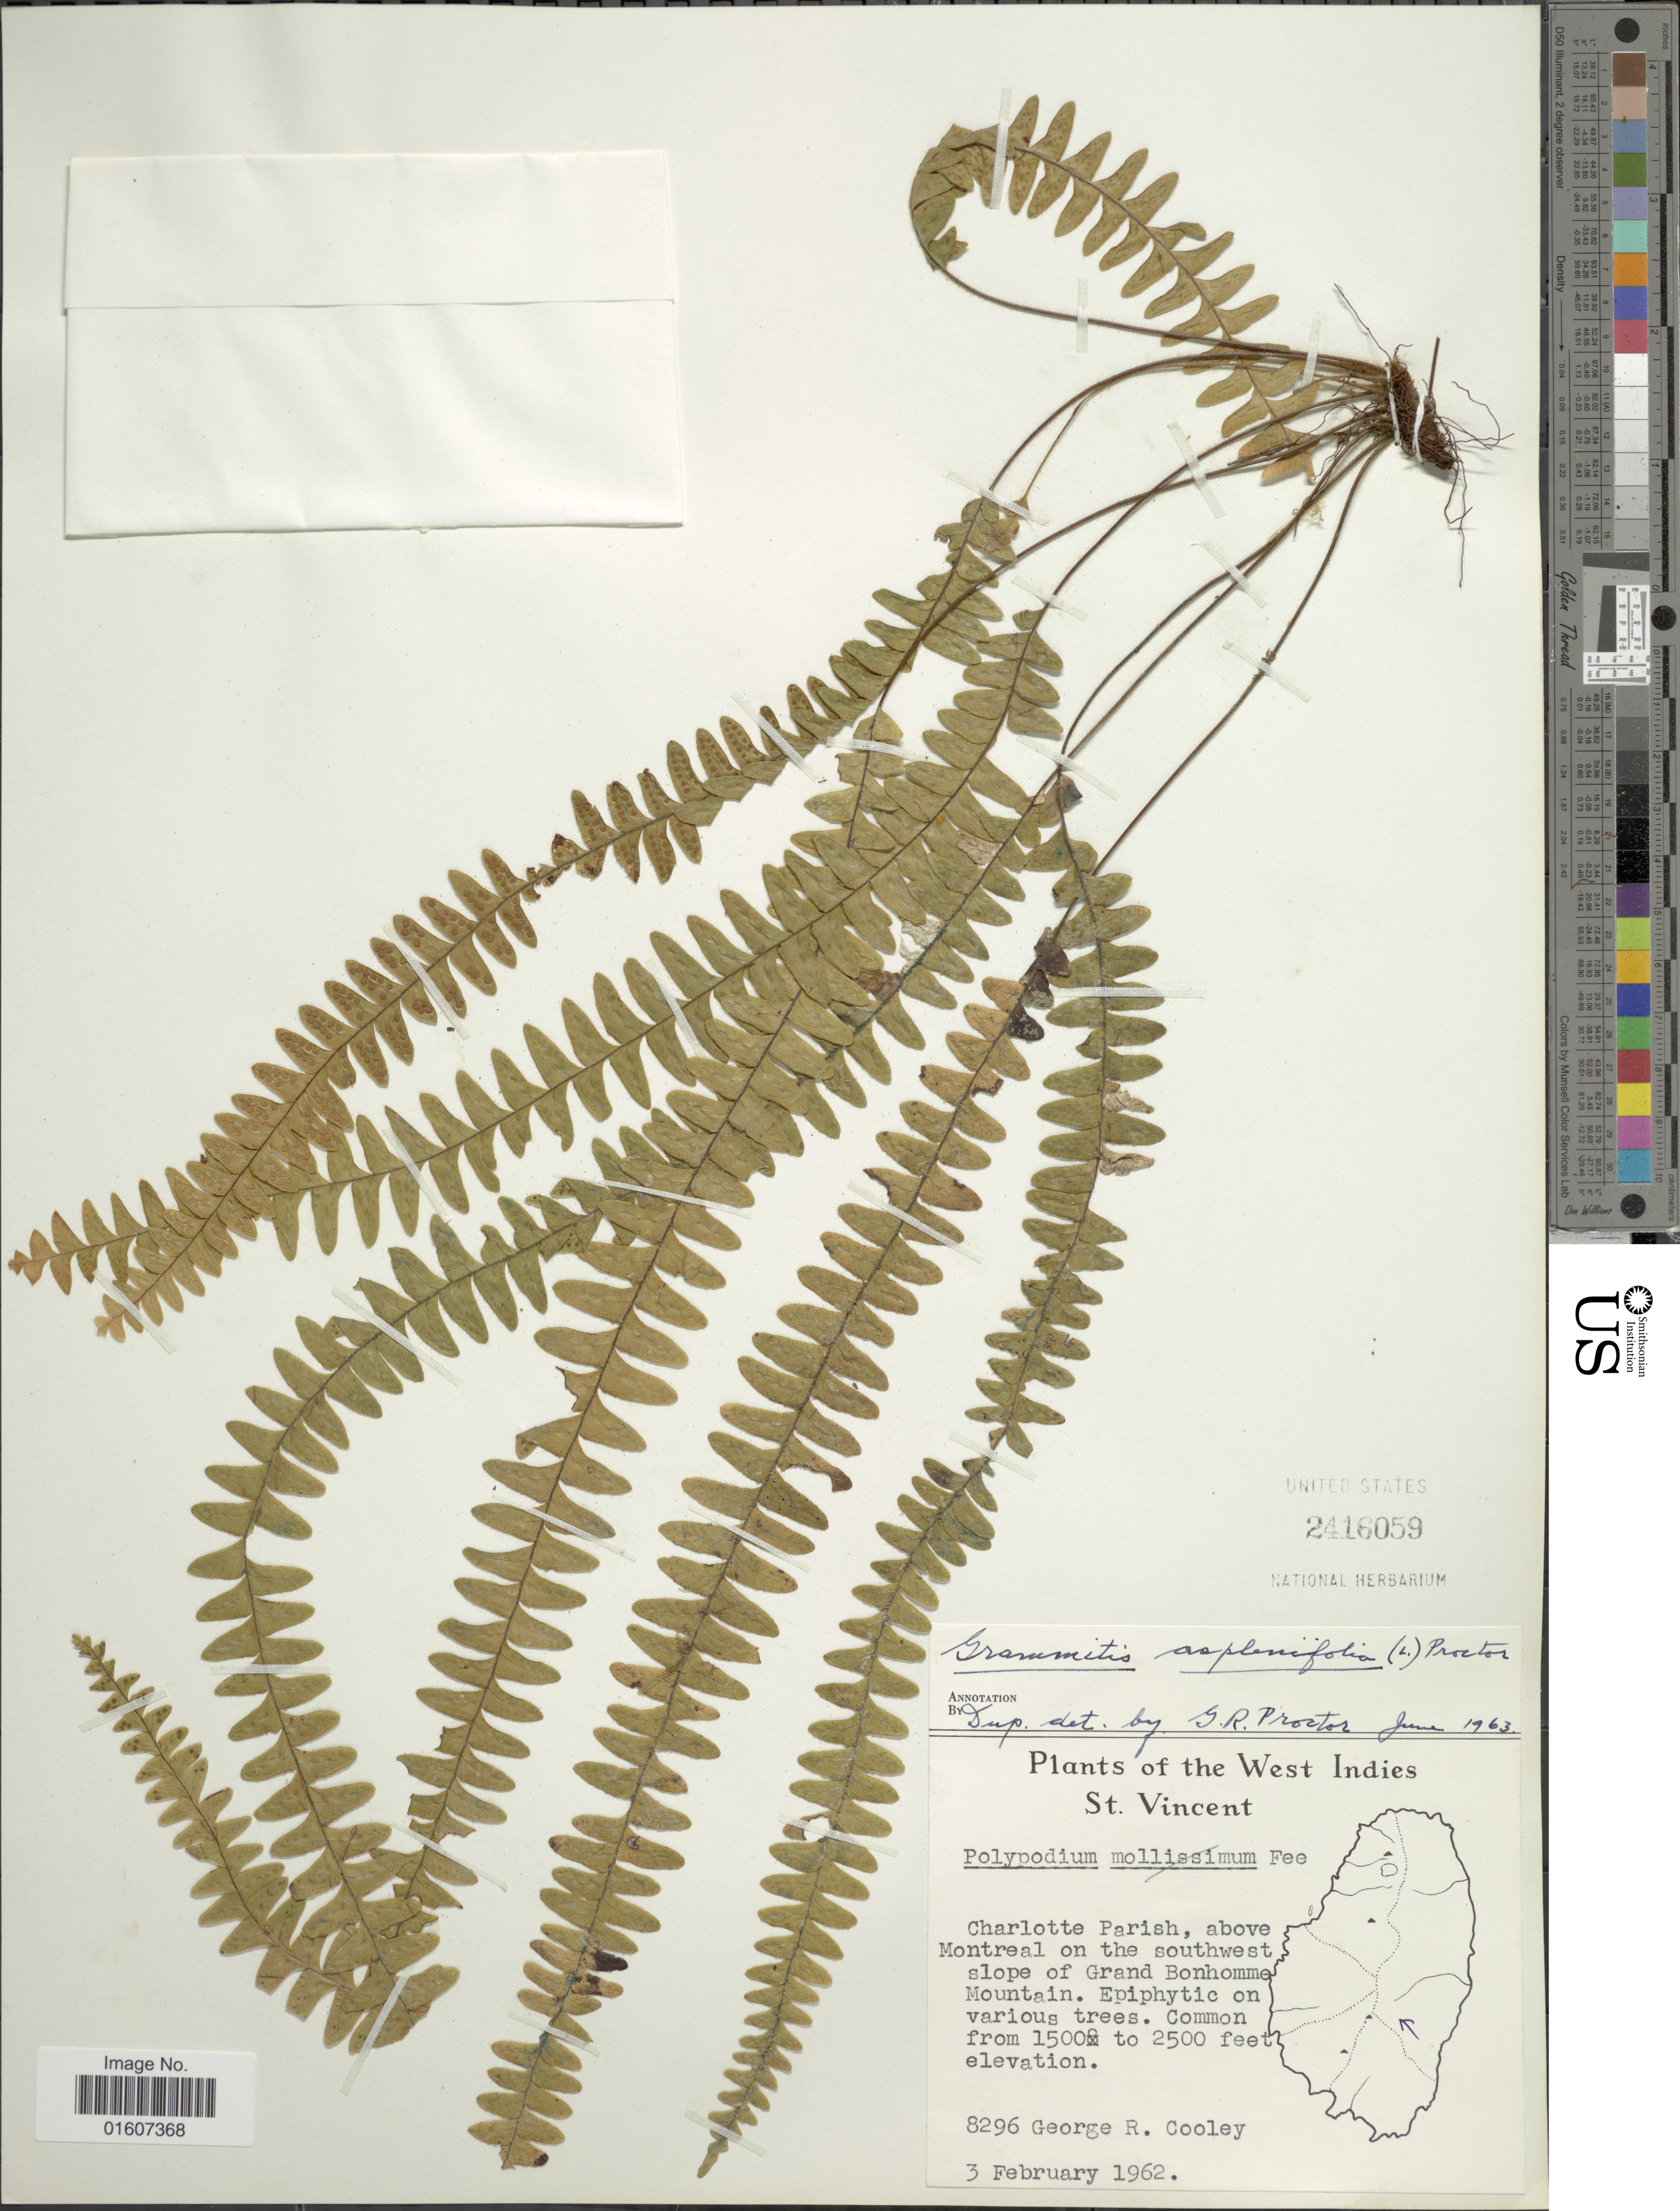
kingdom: Plantae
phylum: Tracheophyta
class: Polypodiopsida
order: Polypodiales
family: Polypodiaceae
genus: Terpsichore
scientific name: Terpsichore asplenifolia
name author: (L.) A.R. Sm.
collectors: G. R. Cooley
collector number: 8296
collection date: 1962-02-03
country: St. Vincent - Grenadines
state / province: Charlotte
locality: The West Indies, St Vincent, Charlotte Parish, above Montreal on the southwest slope of Grand Bonhomme Mountain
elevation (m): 457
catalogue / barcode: US 2416059